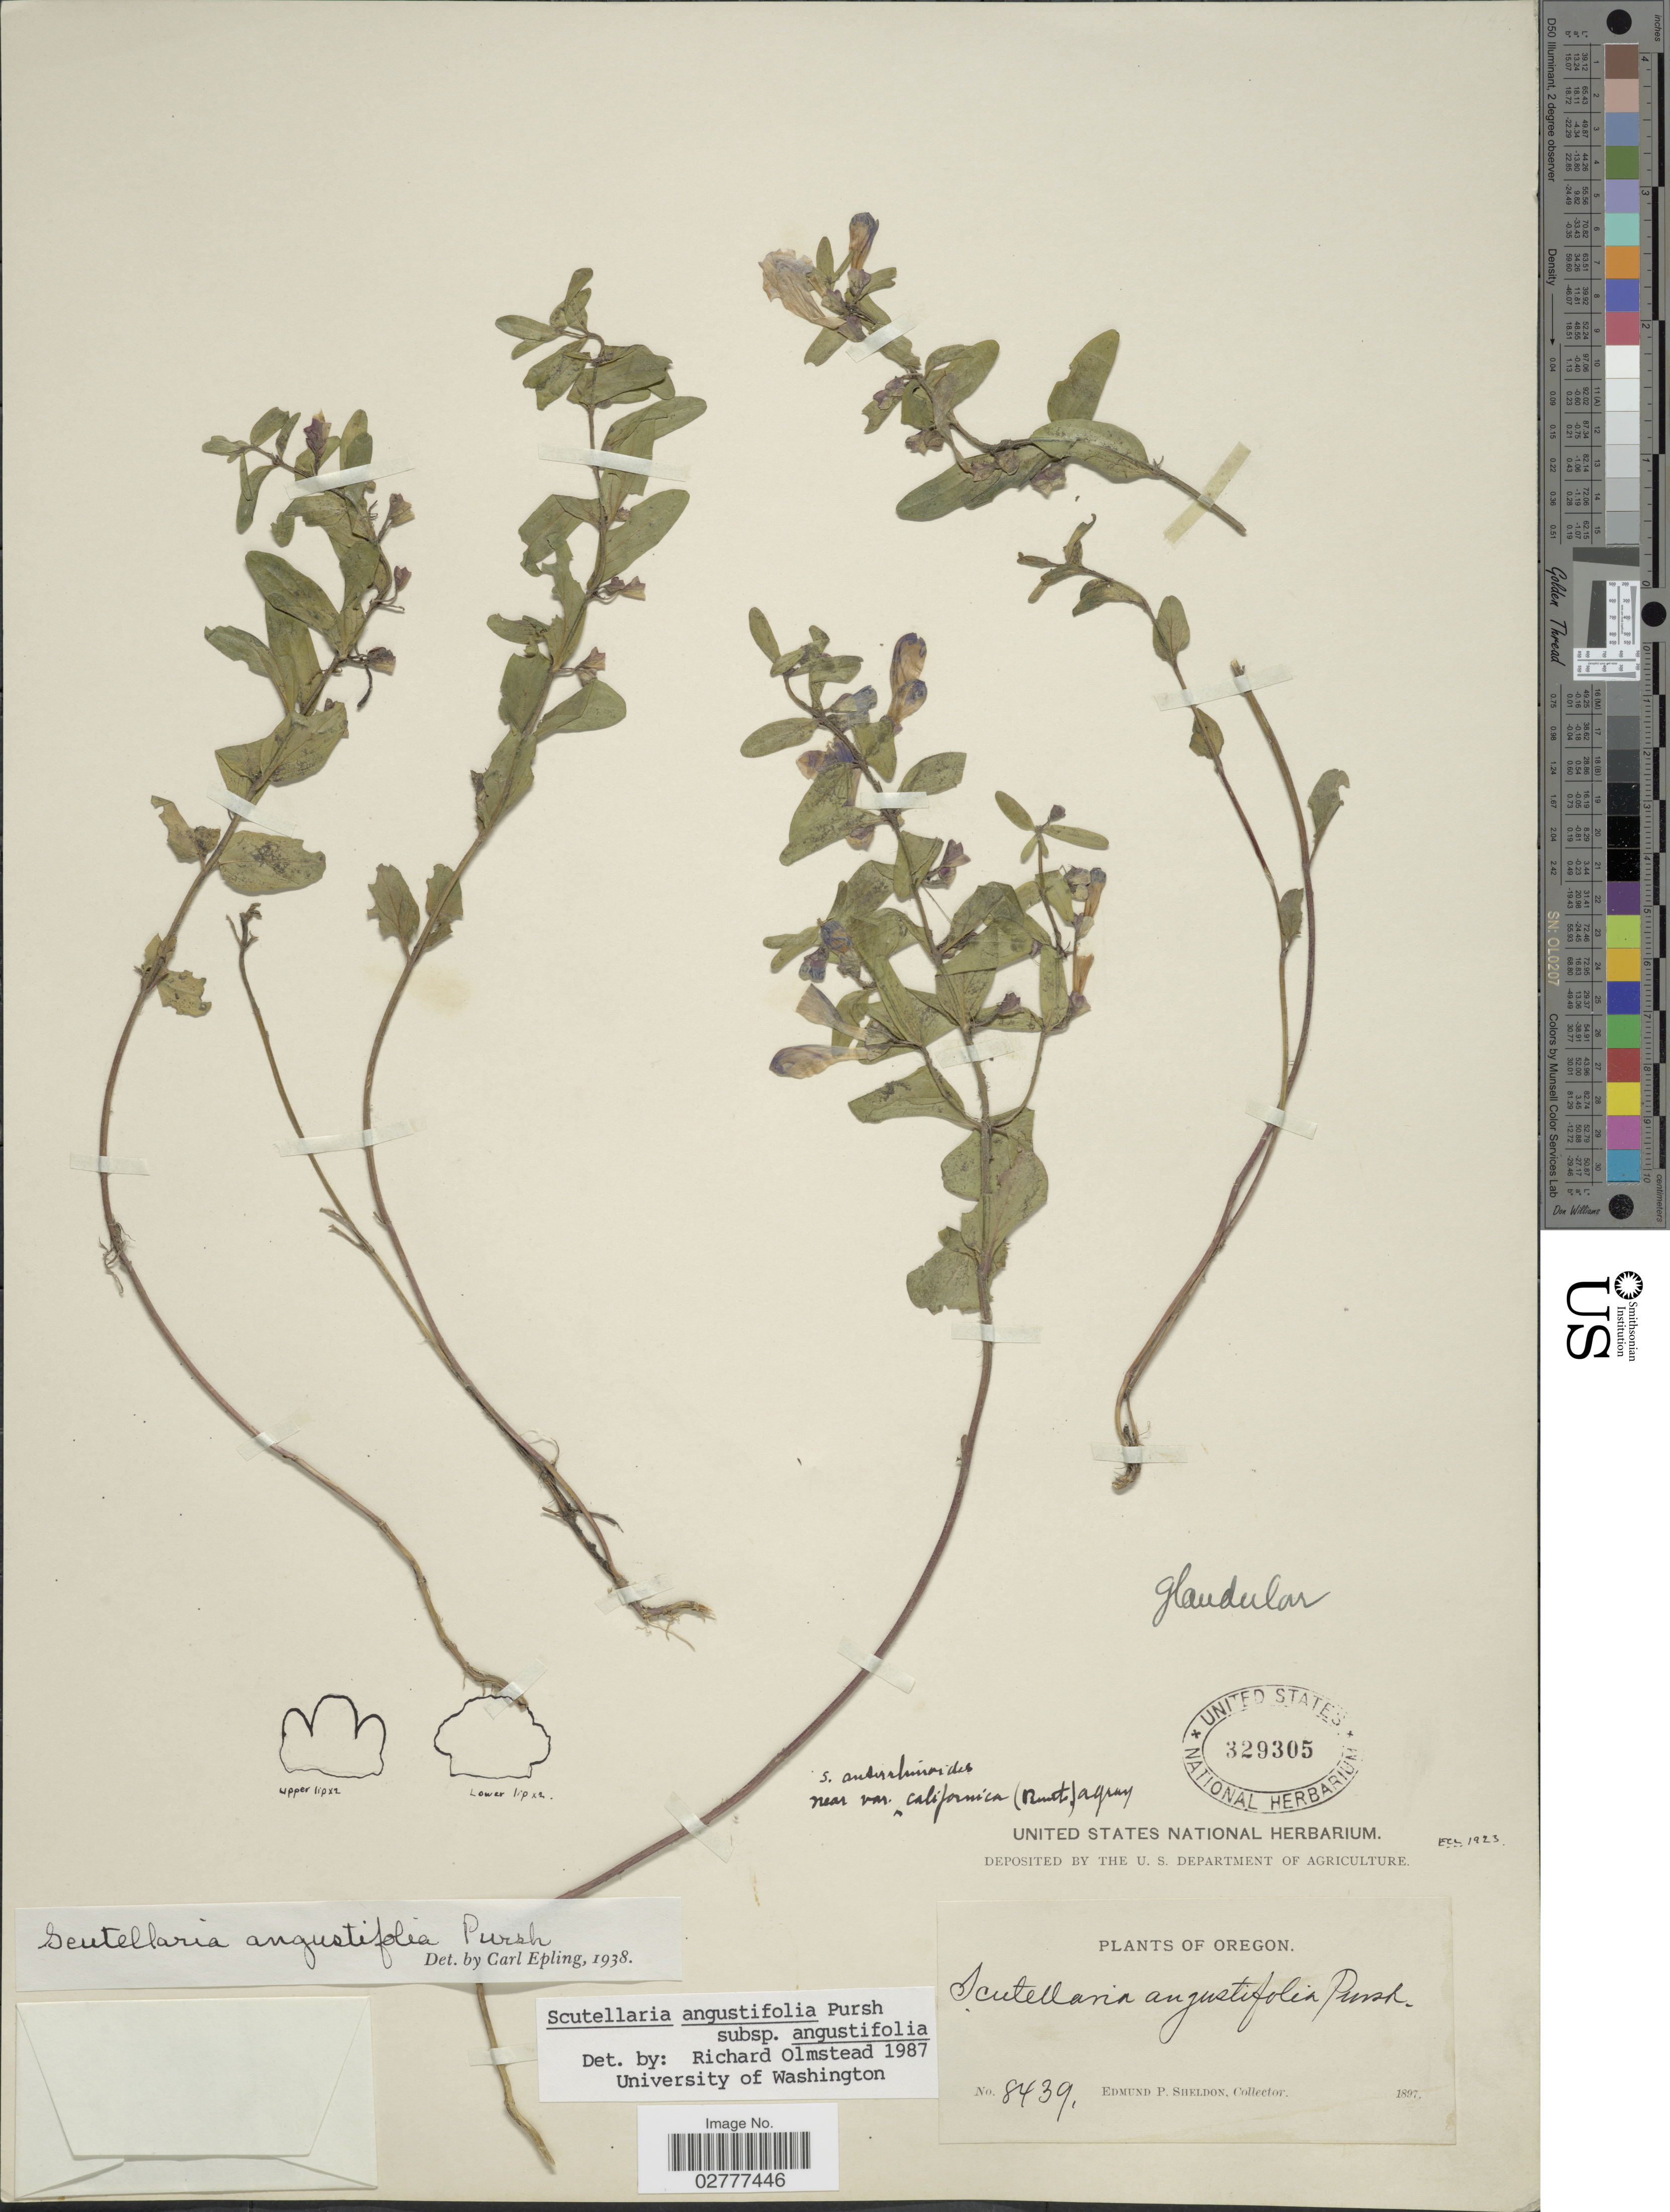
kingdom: Plantae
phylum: Tracheophyta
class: Magnoliopsida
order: Lamiales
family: Lamiaceae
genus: Scutellaria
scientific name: Scutellaria angustifolia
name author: Pursh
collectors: E. P. Sheldon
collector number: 8439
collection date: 1897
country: United States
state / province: Oregon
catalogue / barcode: US 329305